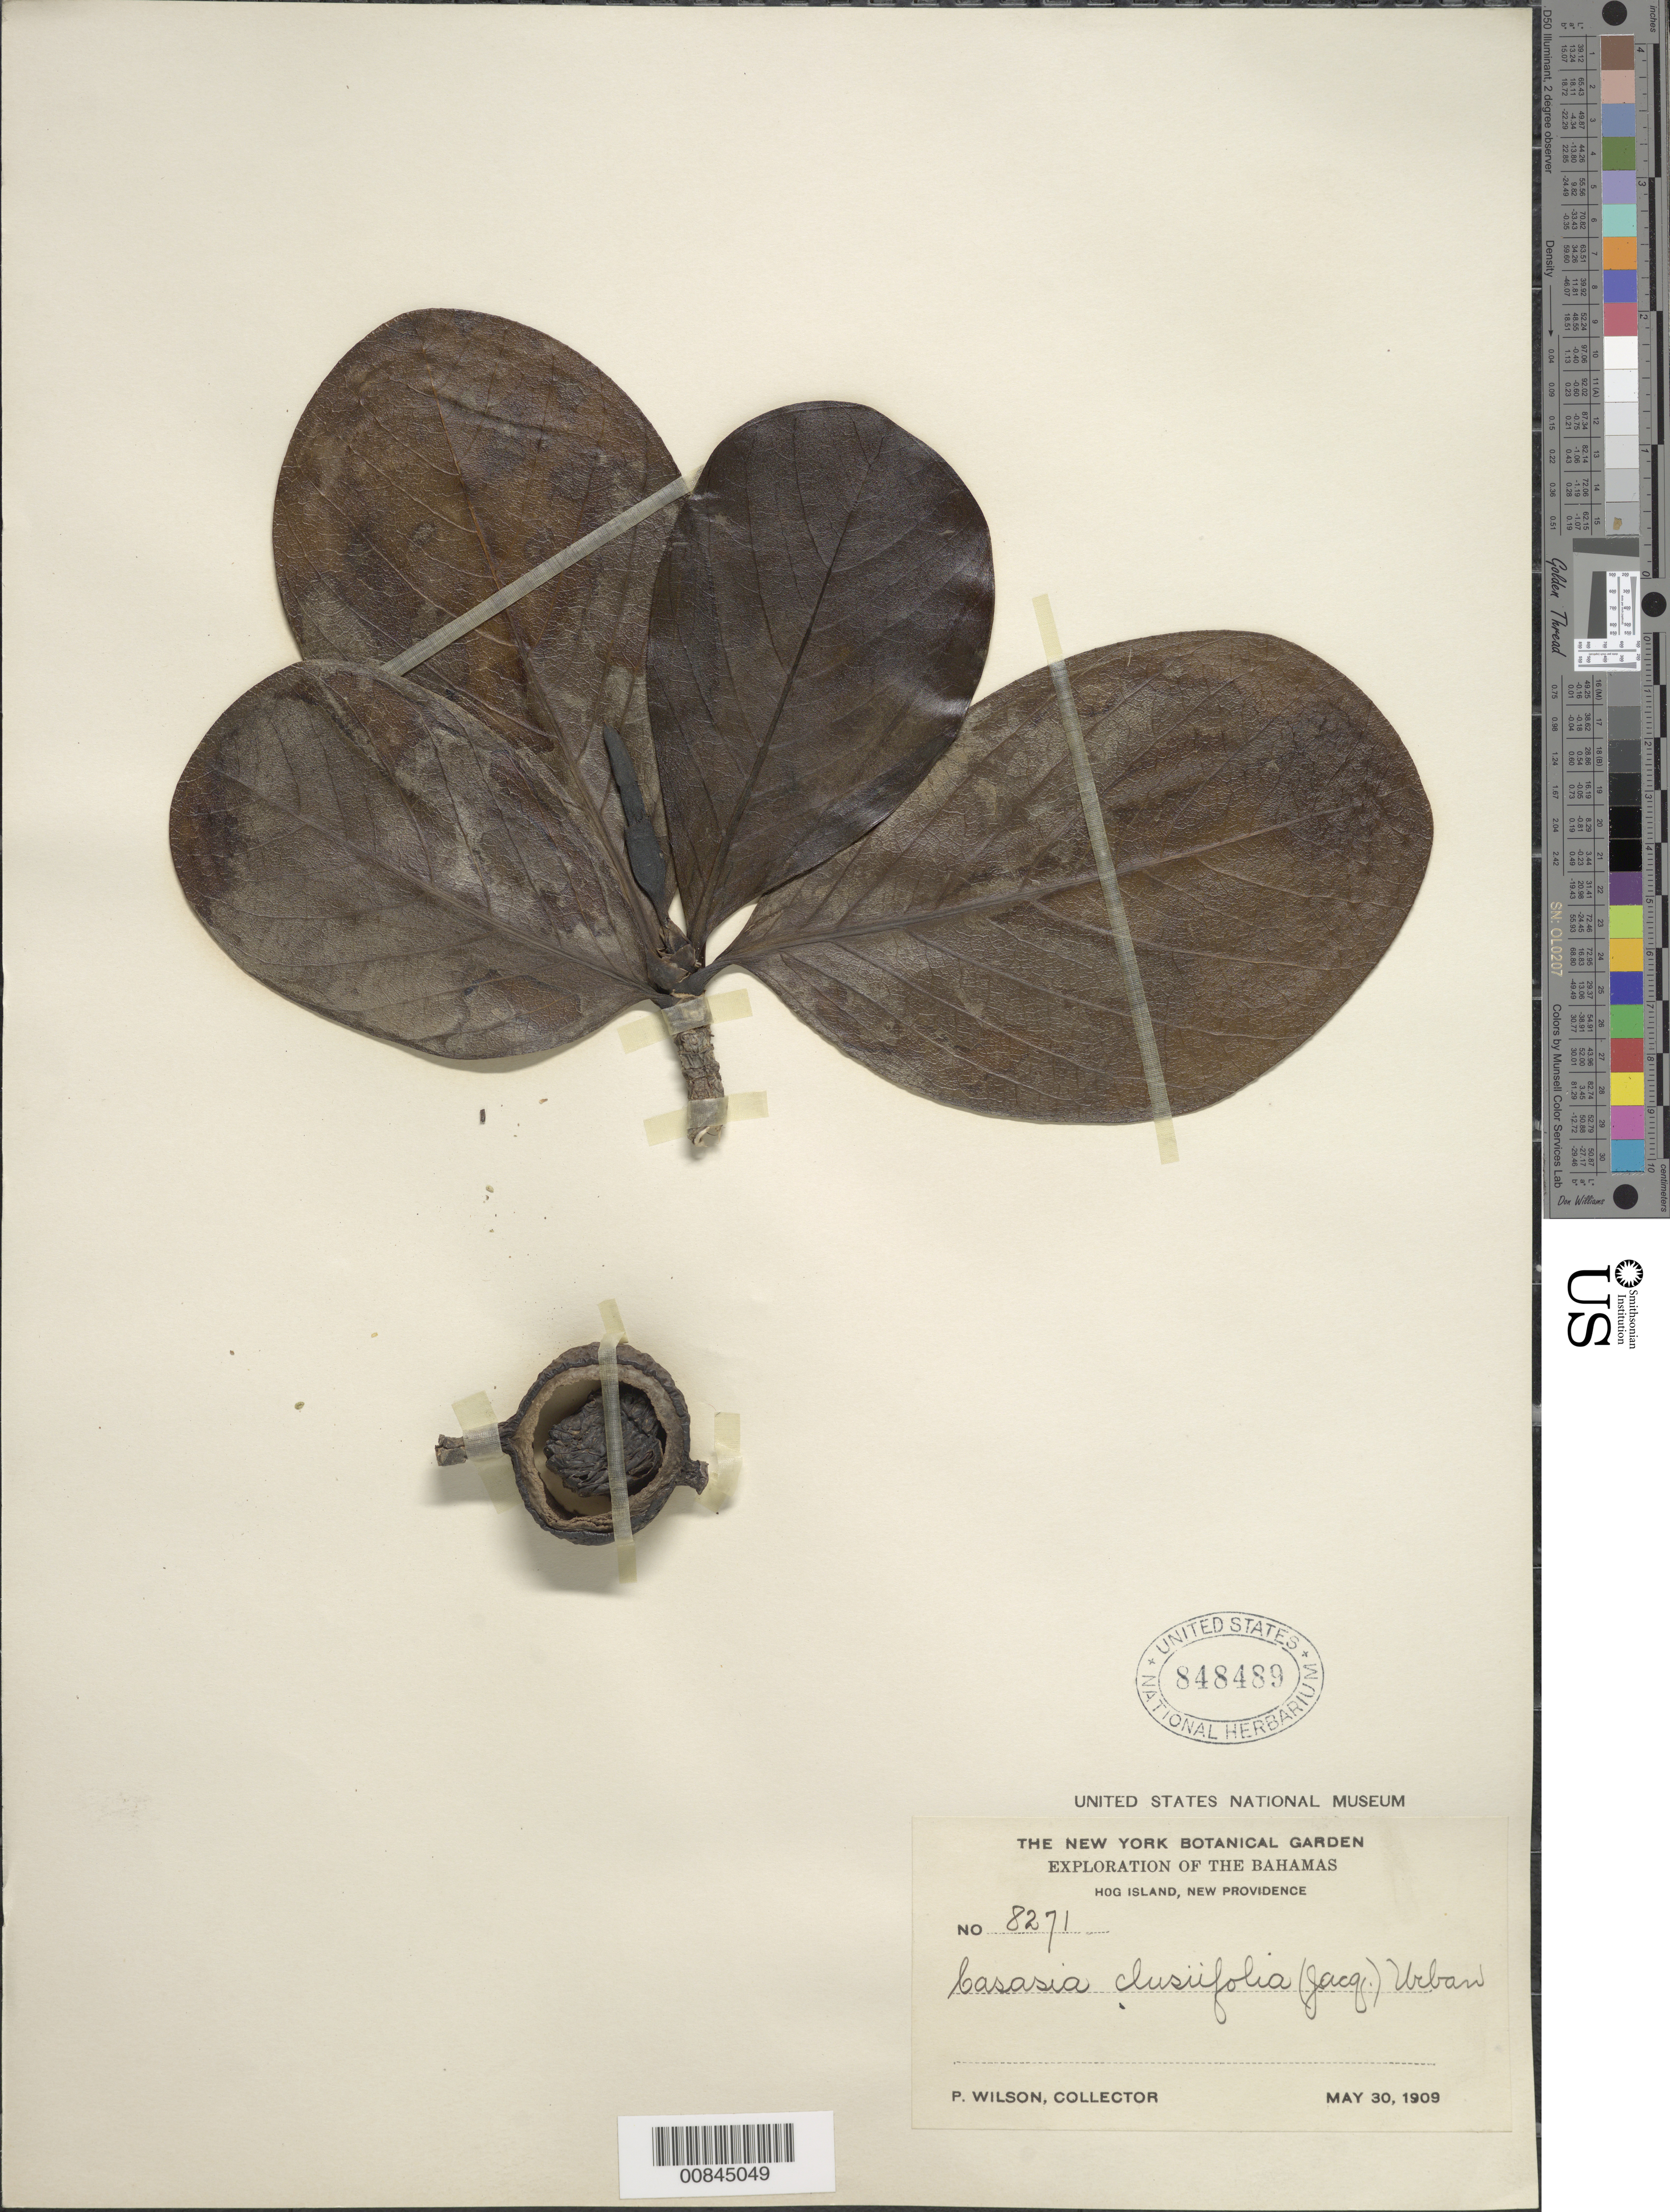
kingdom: Plantae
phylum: Tracheophyta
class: Magnoliopsida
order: Gentianales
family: Rubiaceae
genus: Casasia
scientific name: Casasia clusiifolia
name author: (Jacq.) Urb.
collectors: P. Wilson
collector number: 8271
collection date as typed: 30 May 1909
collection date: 1909-05-30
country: Bahamas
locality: Hog Island, New Providence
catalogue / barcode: US 848489